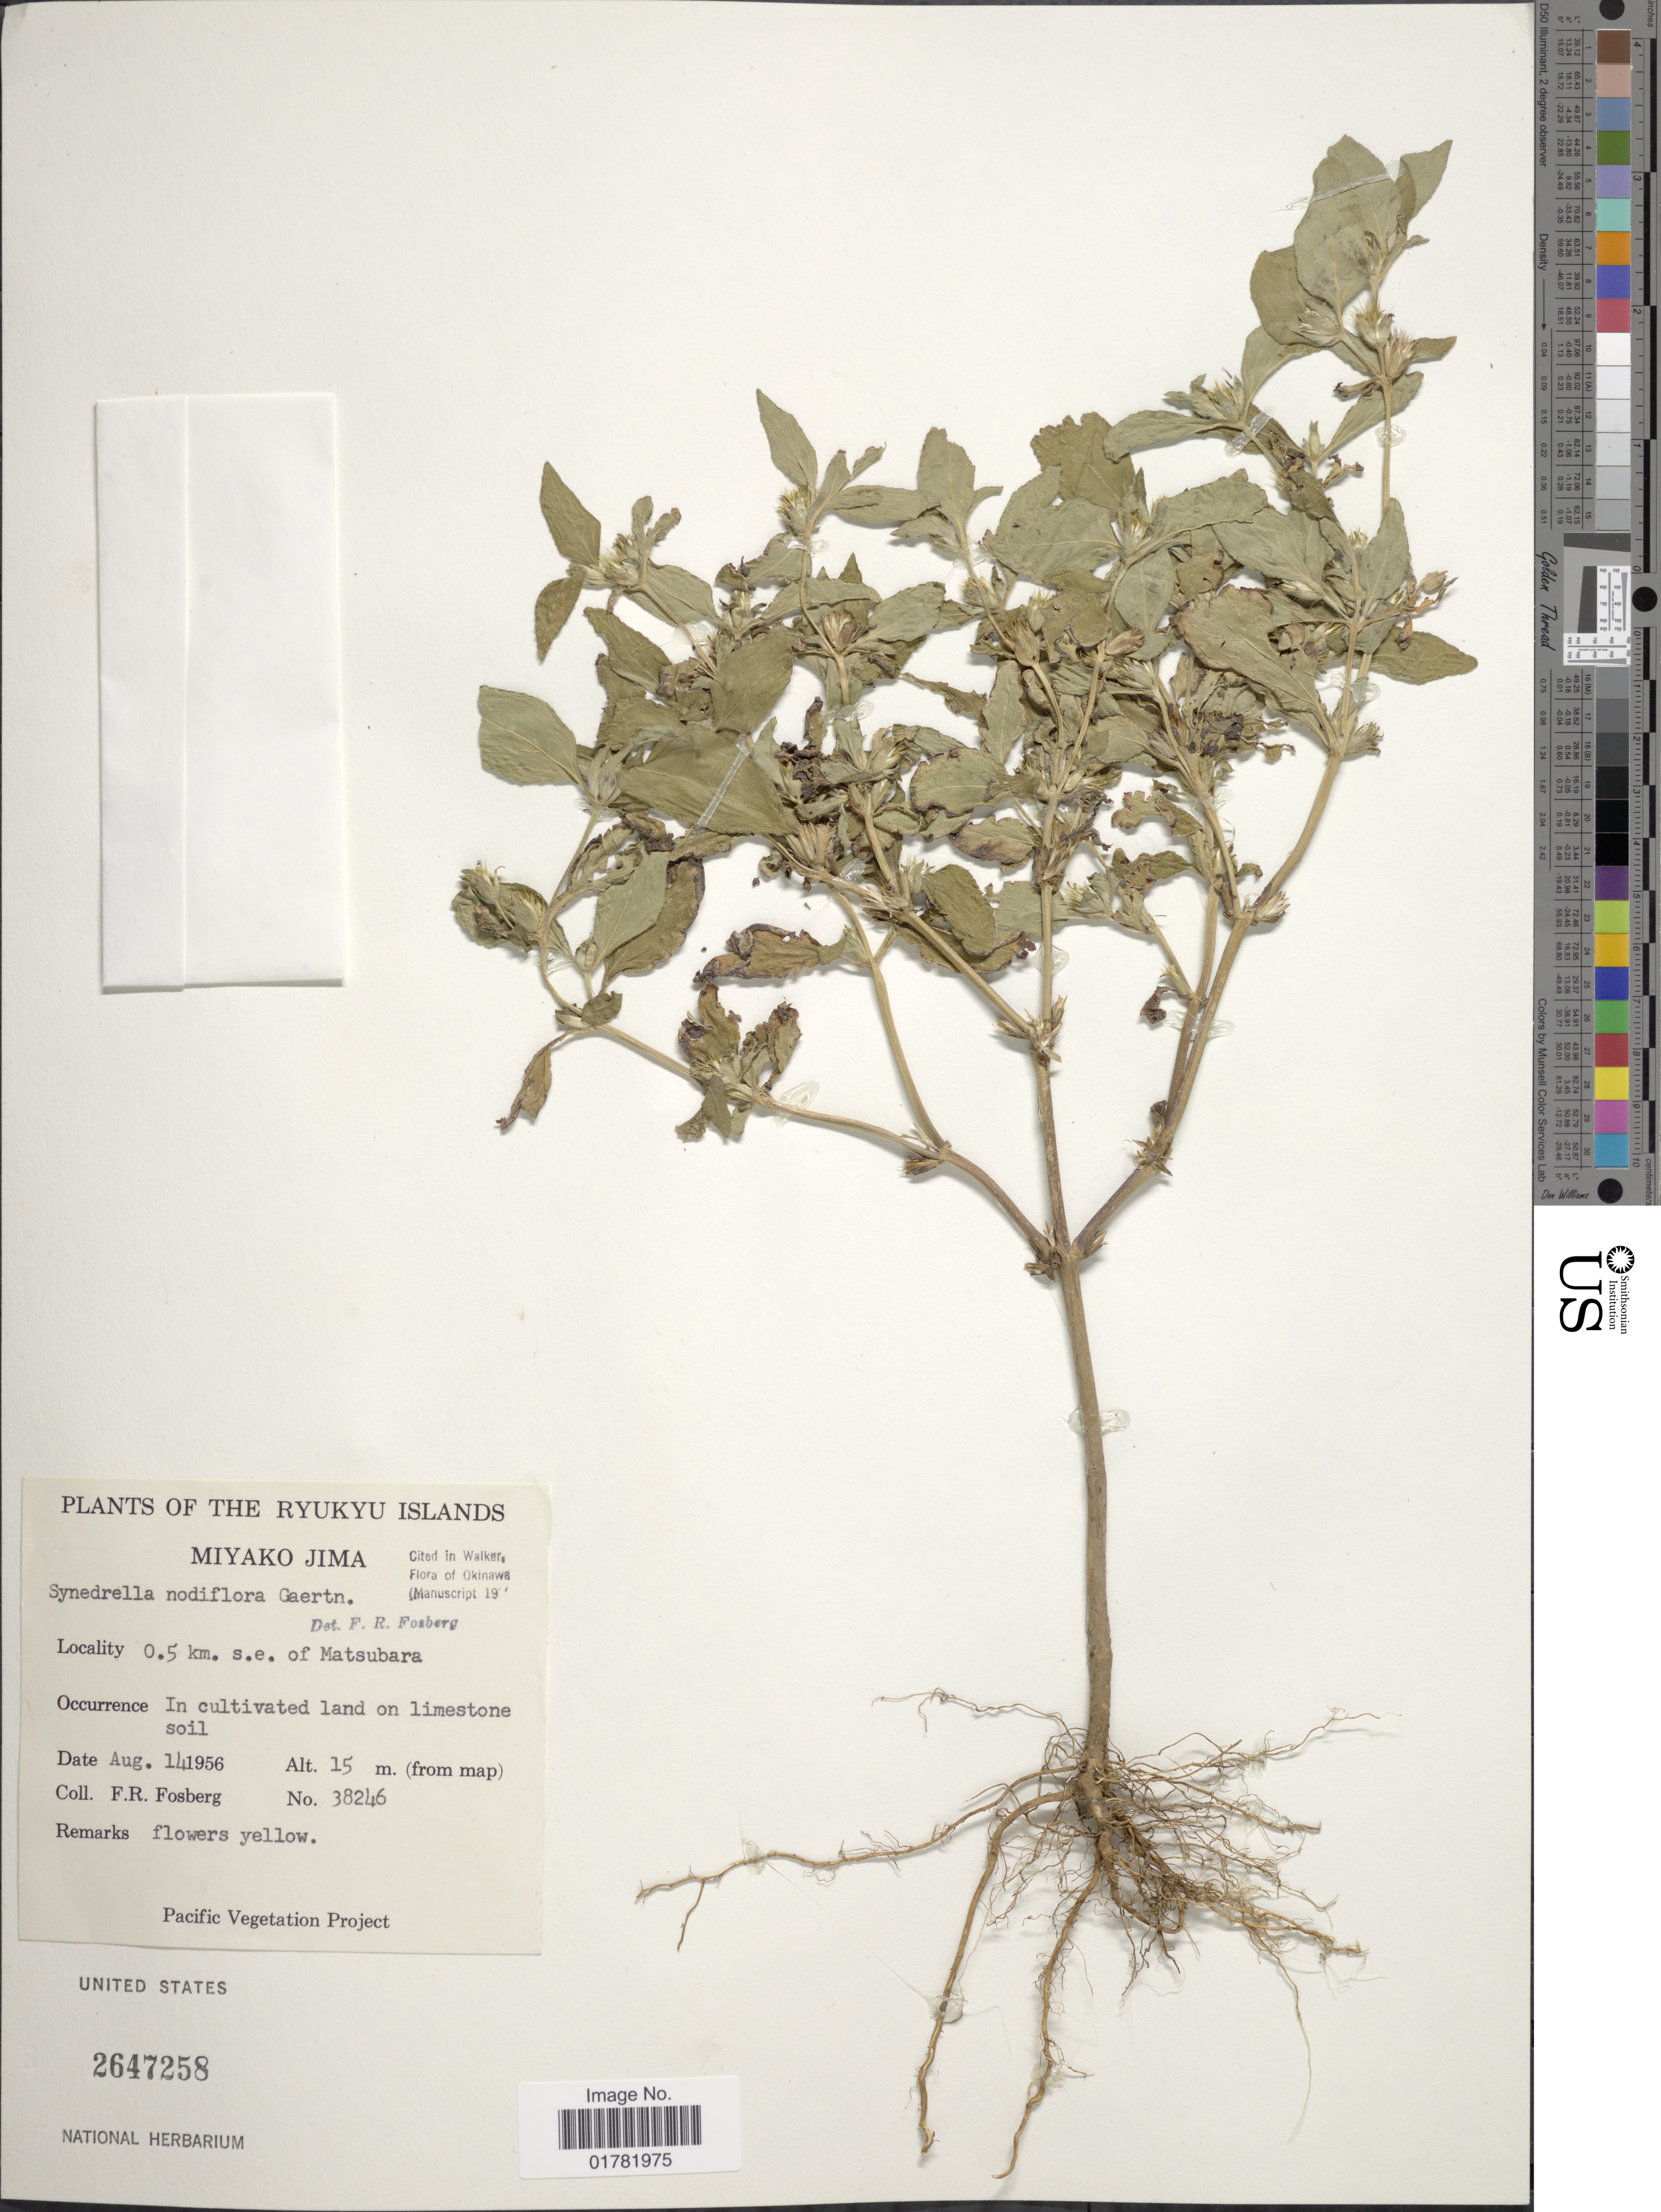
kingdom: Plantae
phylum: Tracheophyta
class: Magnoliopsida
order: Asterales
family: Asteraceae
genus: Synedrella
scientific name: Synedrella nodiflora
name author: (L.) Gaertn.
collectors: F. R. Fosberg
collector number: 38246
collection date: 1956-08-14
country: Japan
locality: The Ryukyu Islands, Miyako Jima, 0.5 km s,e of Matsubara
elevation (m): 15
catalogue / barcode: US 2647258